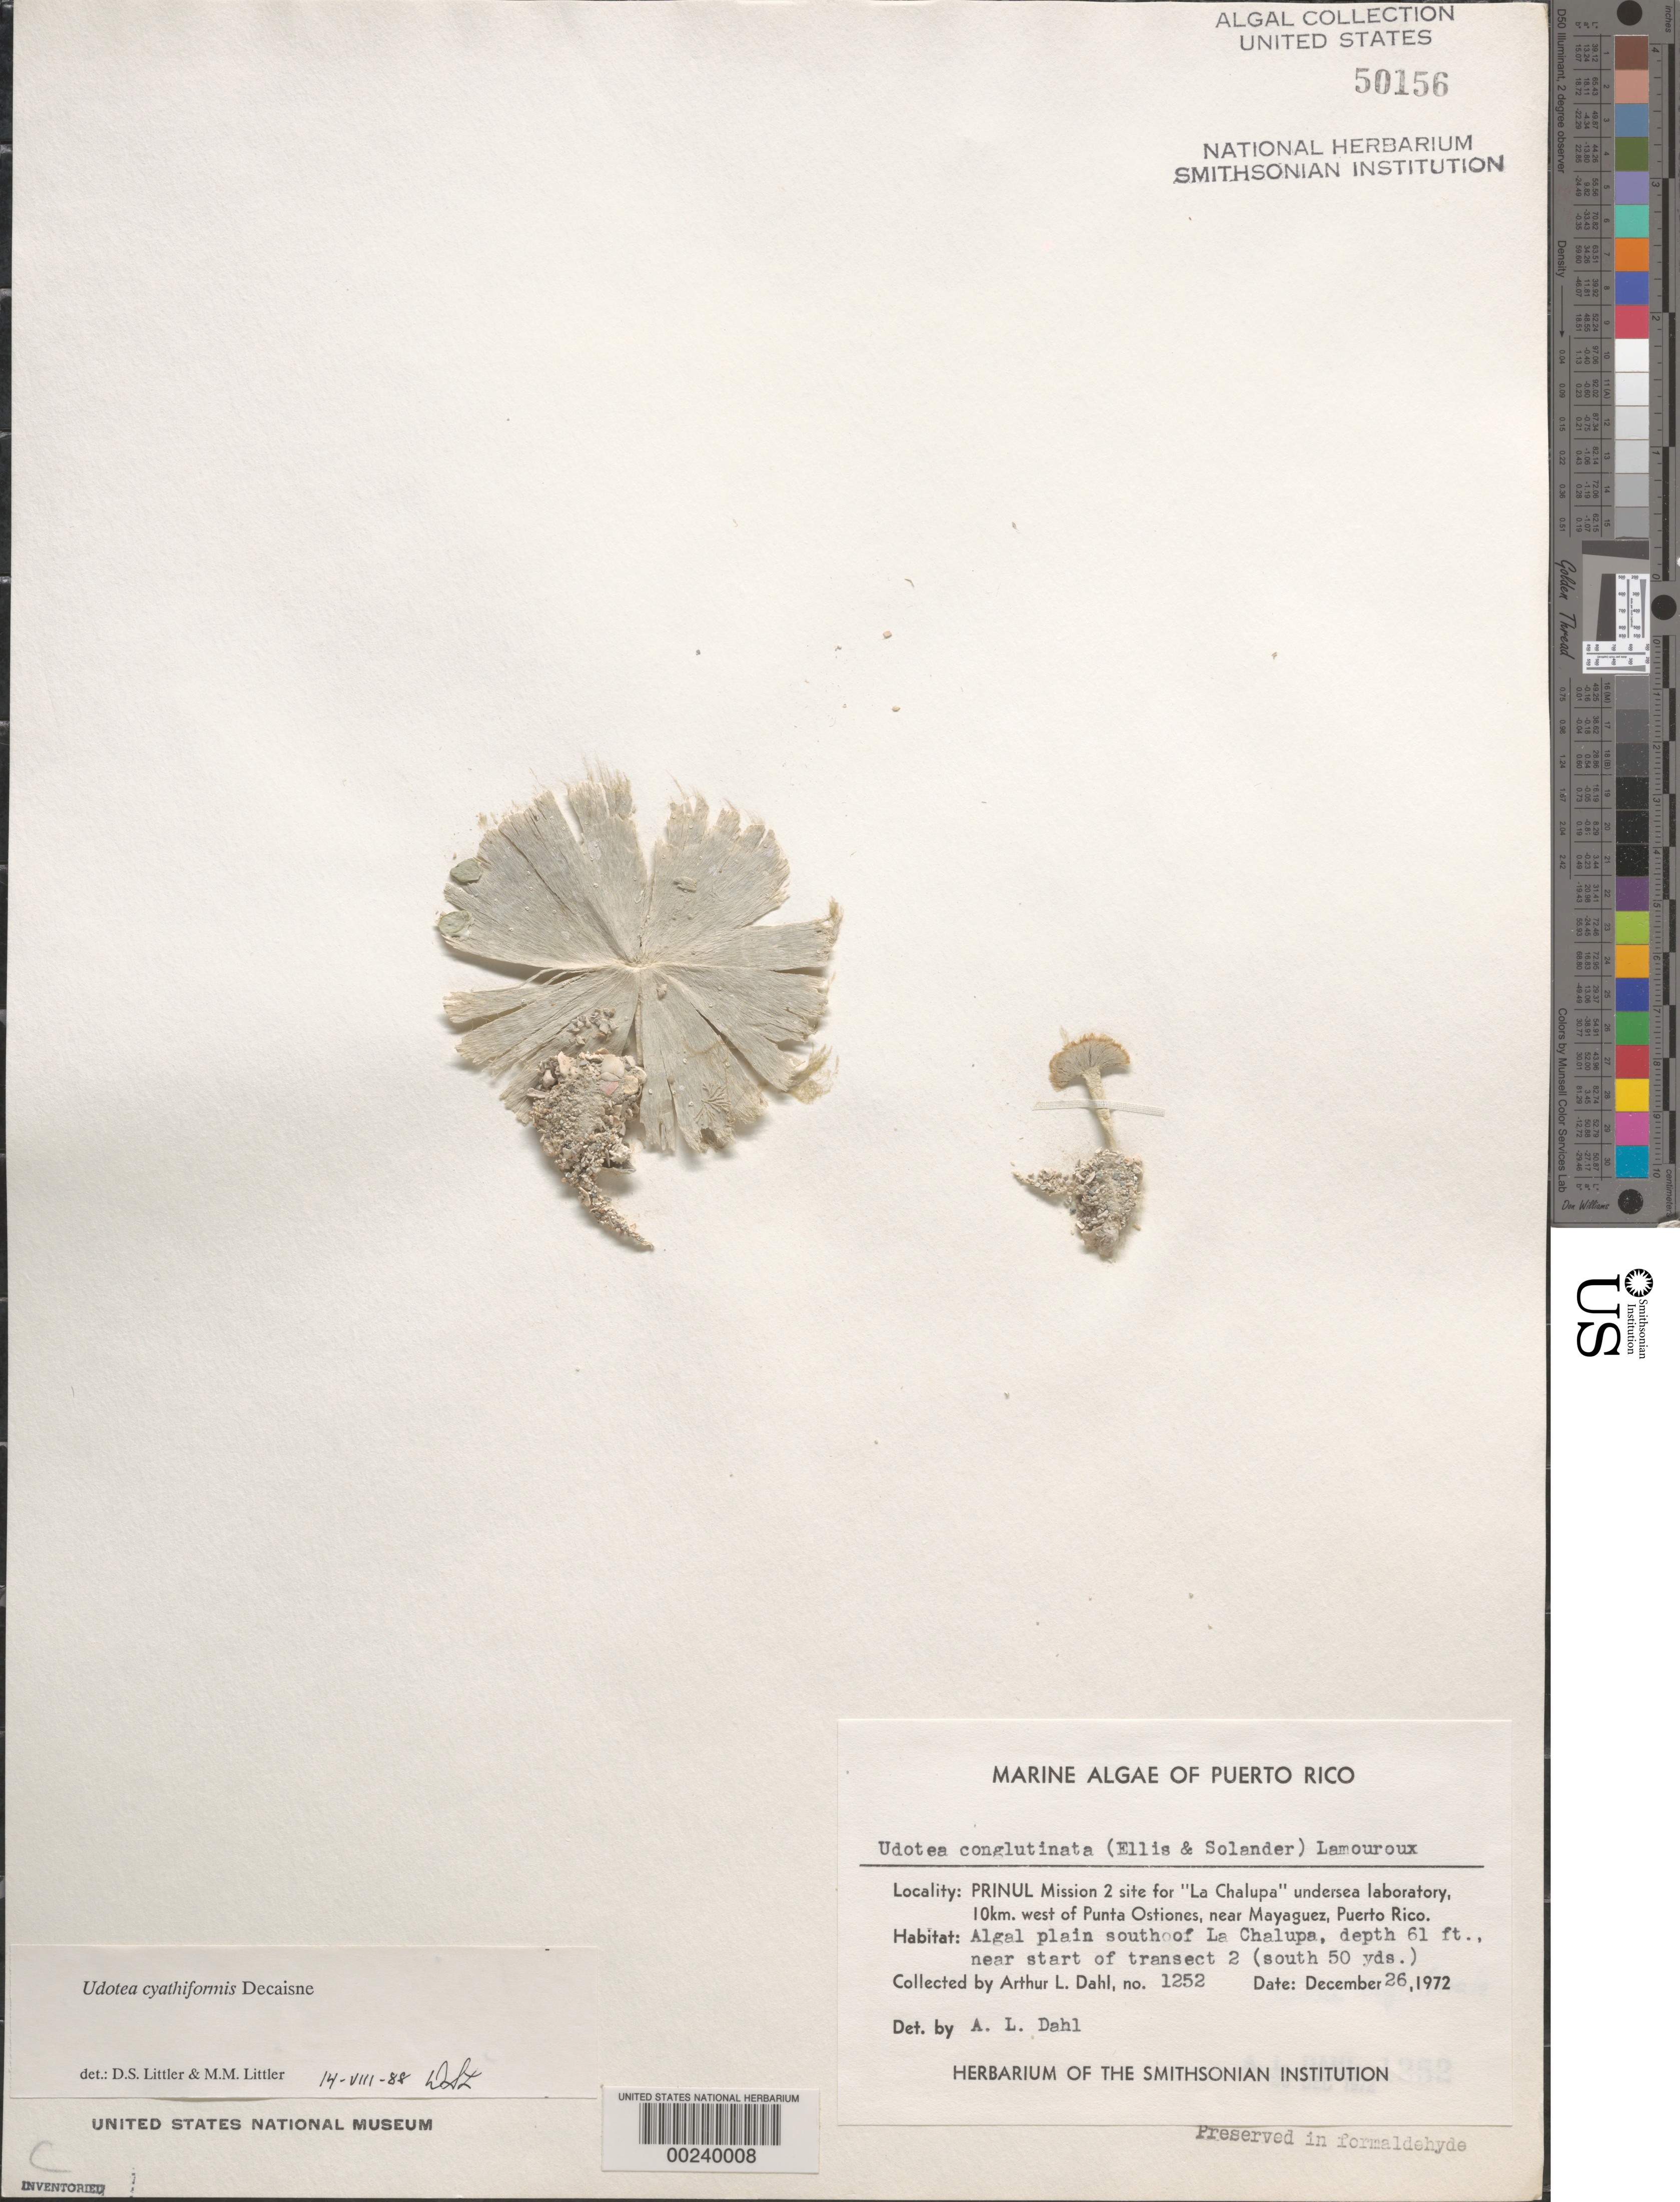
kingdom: Plantae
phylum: Chlorophyta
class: Ulvophyceae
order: Bryopsidales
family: Udoteaceae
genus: Udotea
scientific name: Udotea cyathiformis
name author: Decne.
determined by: Littler, D. S.; Littler, M. M.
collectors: A. Dahl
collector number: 1252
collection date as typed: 26 Dec 1972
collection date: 1972-12-26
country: Puerto Rico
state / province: Mayaguez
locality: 10 km west of Punta Ostiones, near Mayaguez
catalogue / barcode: US 50156